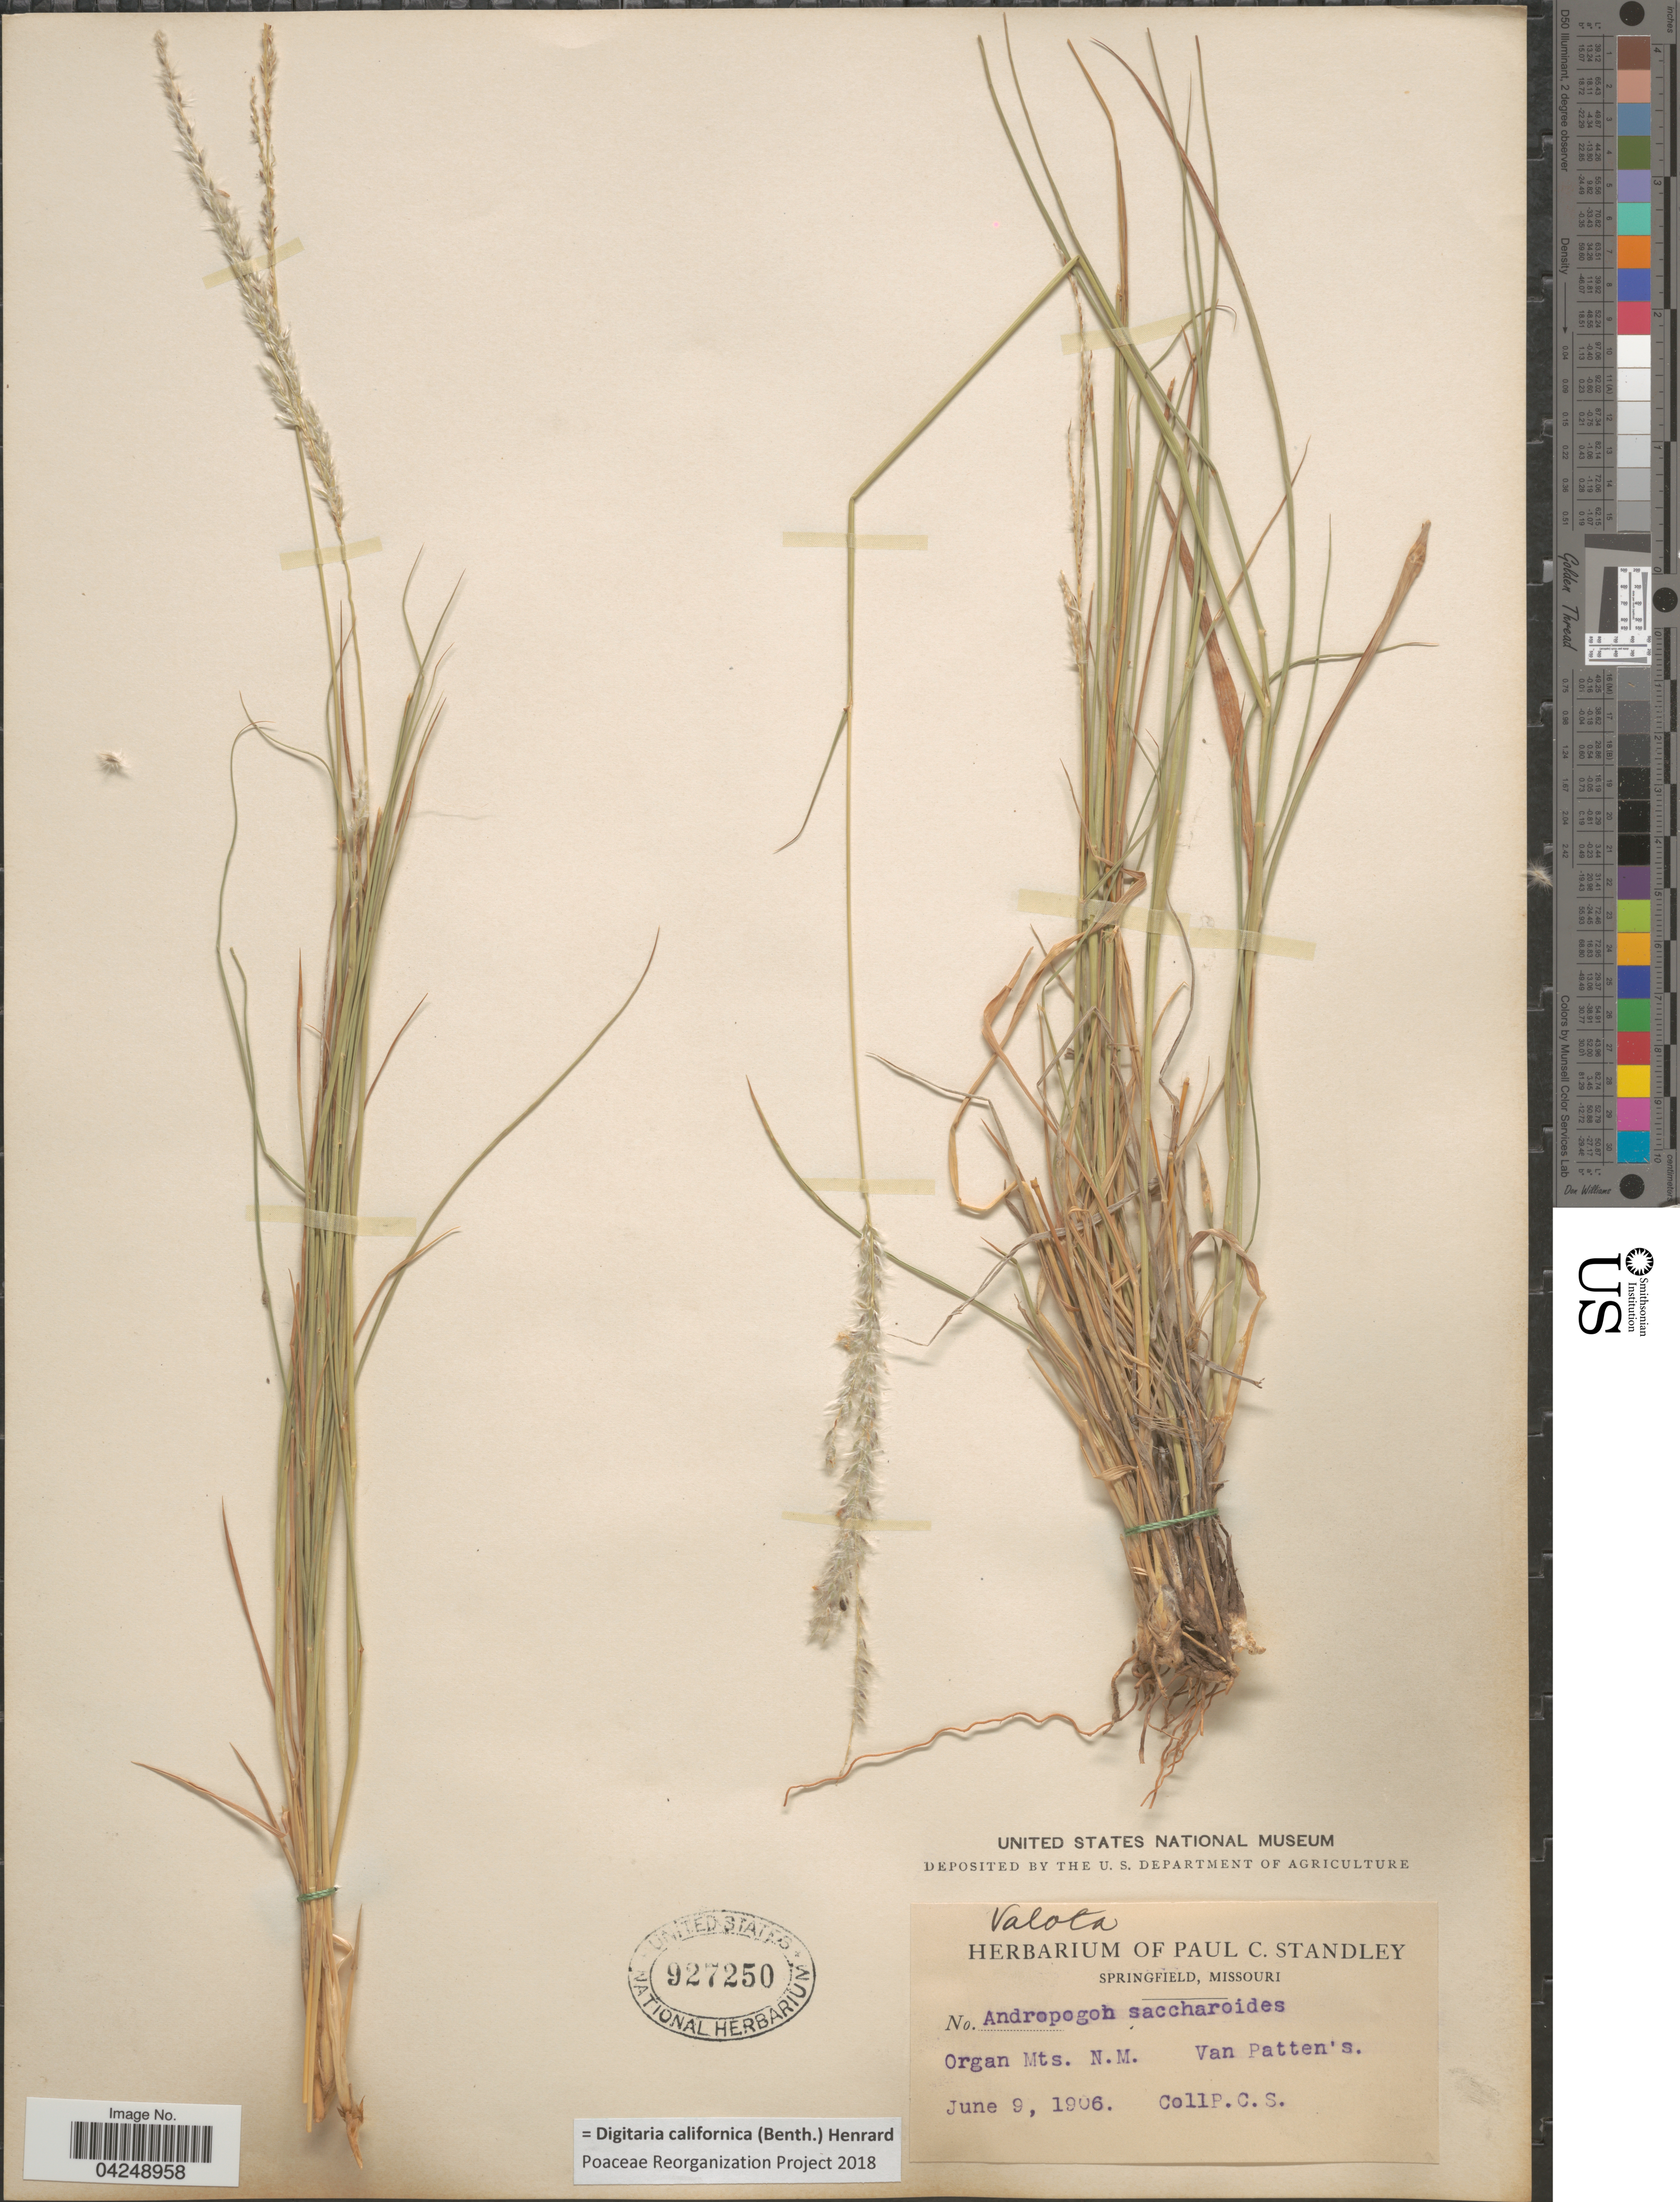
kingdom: Plantae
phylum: Tracheophyta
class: Liliopsida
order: Poales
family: Poaceae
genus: Digitaria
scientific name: Digitaria californica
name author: (Benth.) Henr.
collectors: P. C. Standley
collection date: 1906-06-09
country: United States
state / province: New Mexico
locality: Organ Mts. Van Patten's.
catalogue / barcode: US 927250